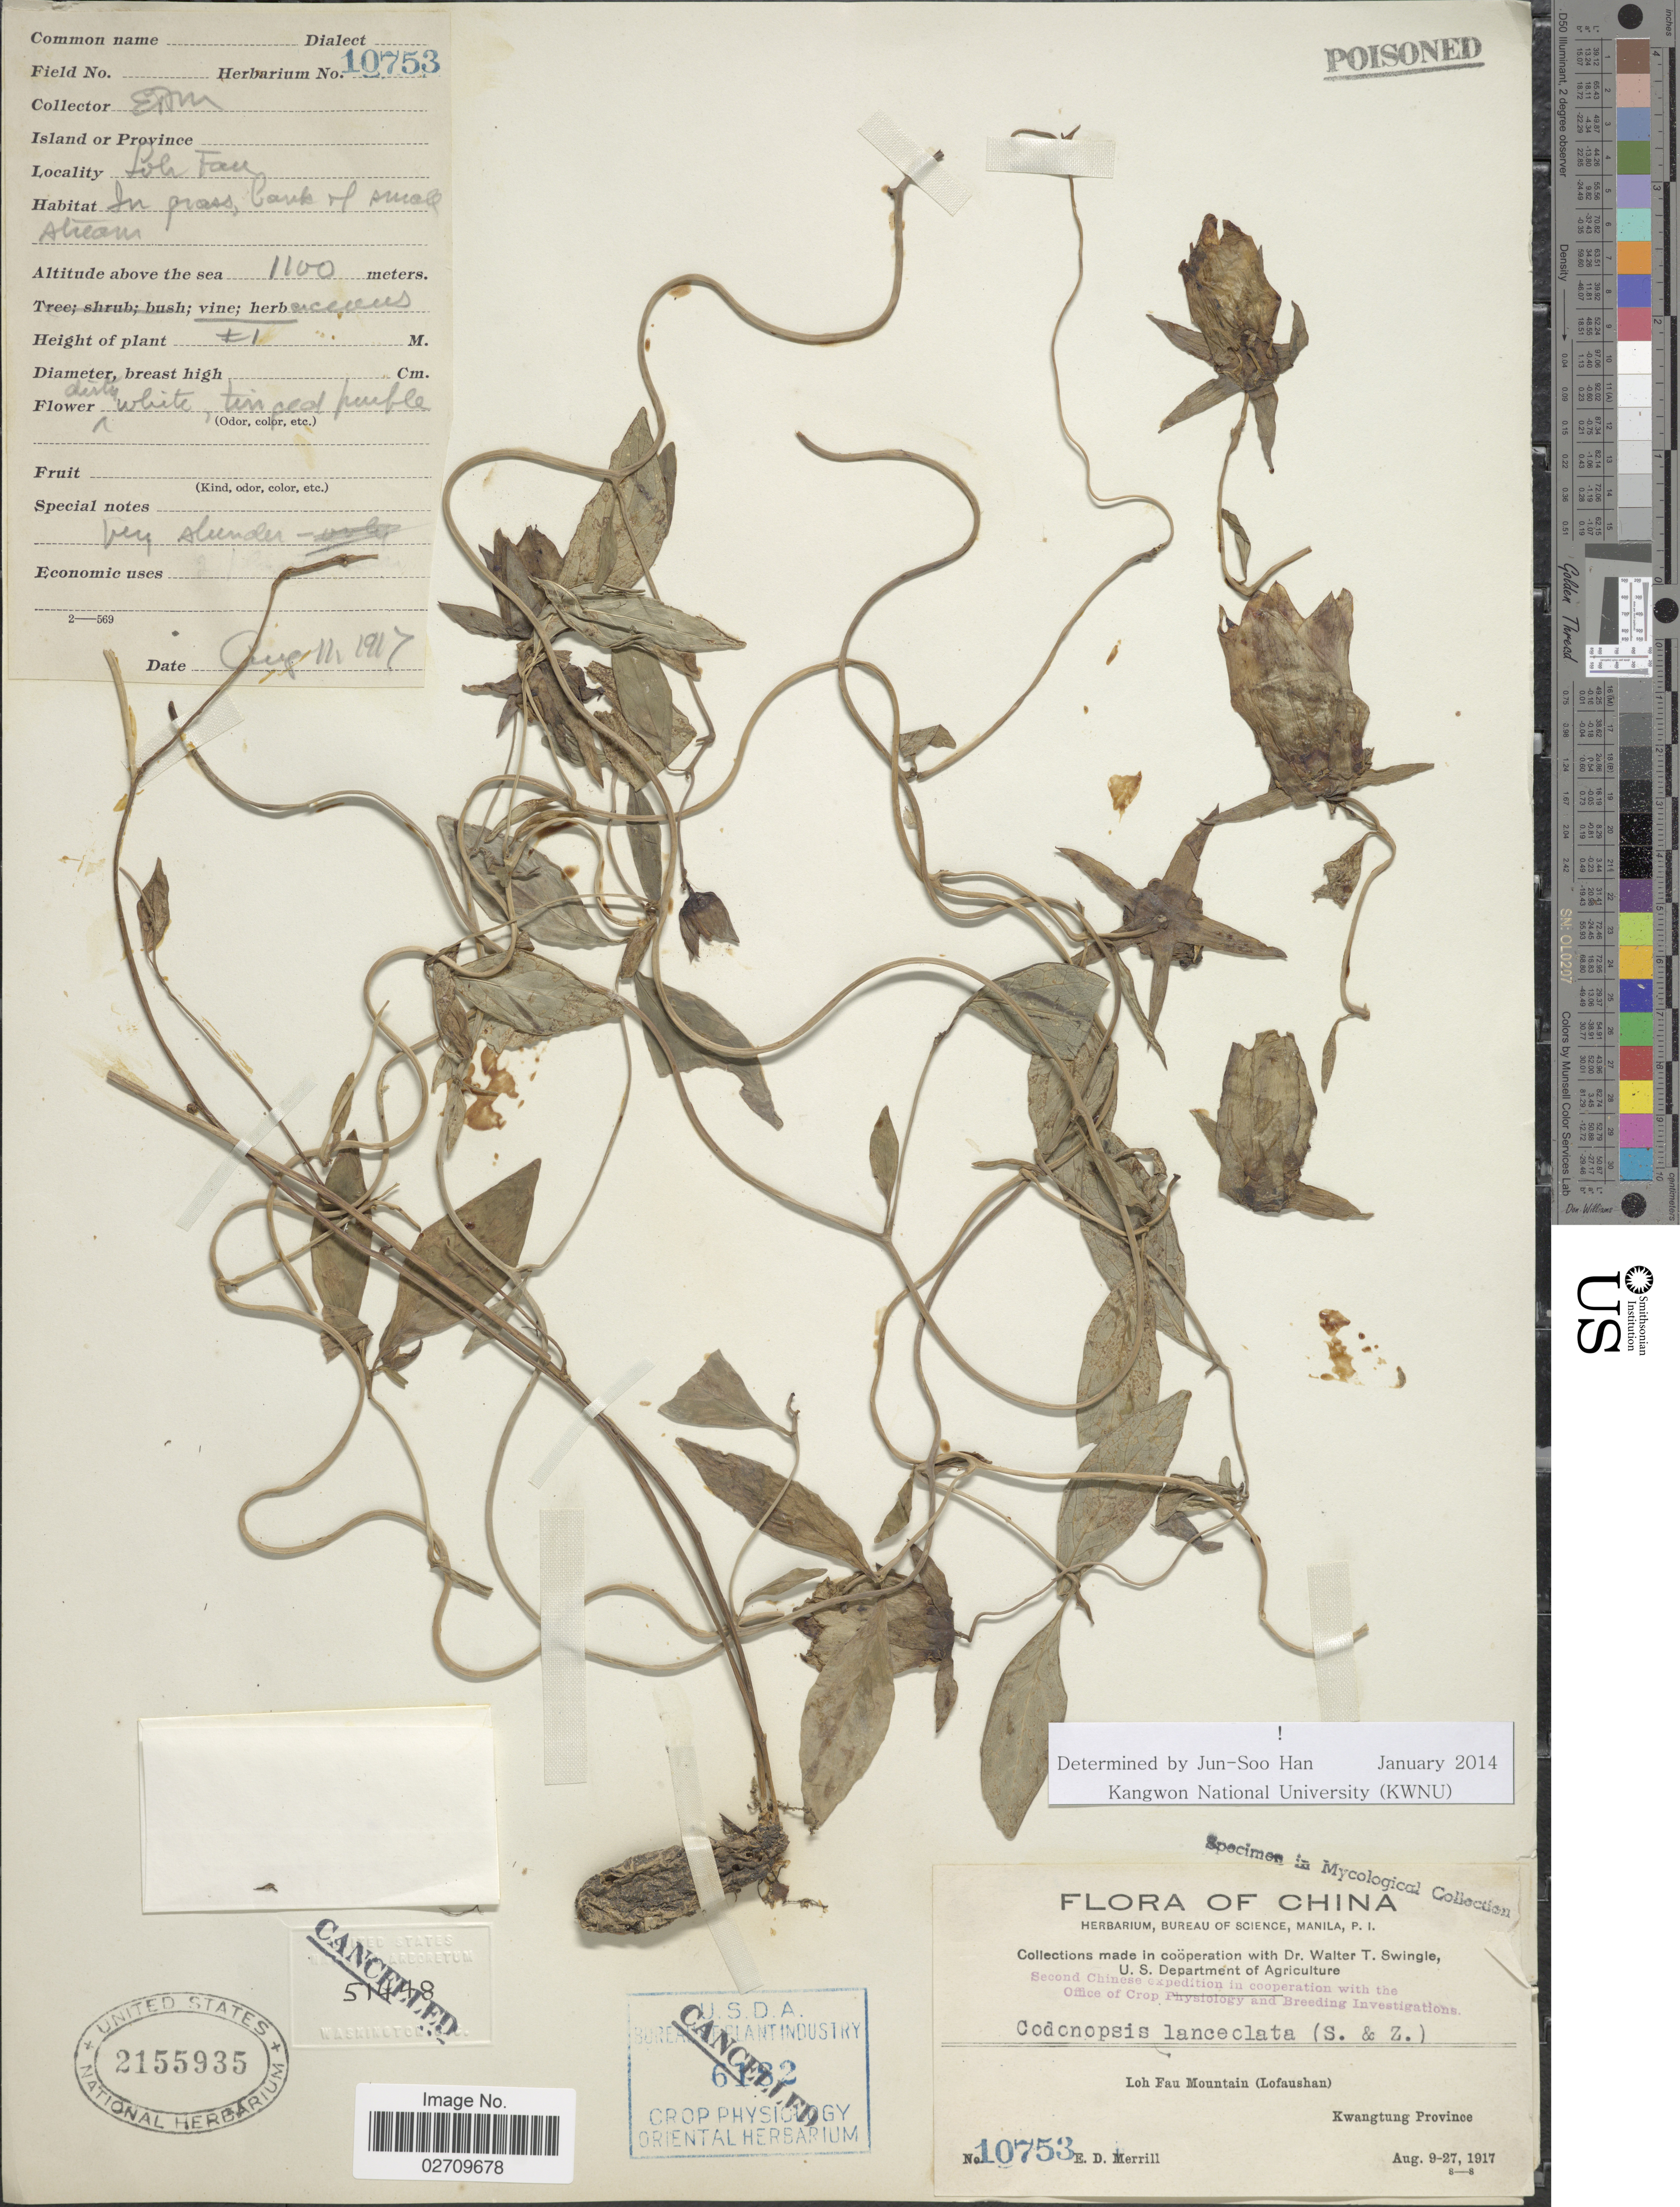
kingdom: Plantae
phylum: Tracheophyta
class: Magnoliopsida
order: Asterales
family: Campanulaceae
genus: Codonopsis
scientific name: Codonopsis lanceolata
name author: (Siebold & Zucc.) Benth. & Hook. f. ex Trautv.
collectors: E. D. Merrill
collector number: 10753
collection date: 1917-08-11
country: China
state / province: Guangdong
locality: Loh Fau Mountain (Lofaushan) Kwang tung Province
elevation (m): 1100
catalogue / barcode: US 2155935